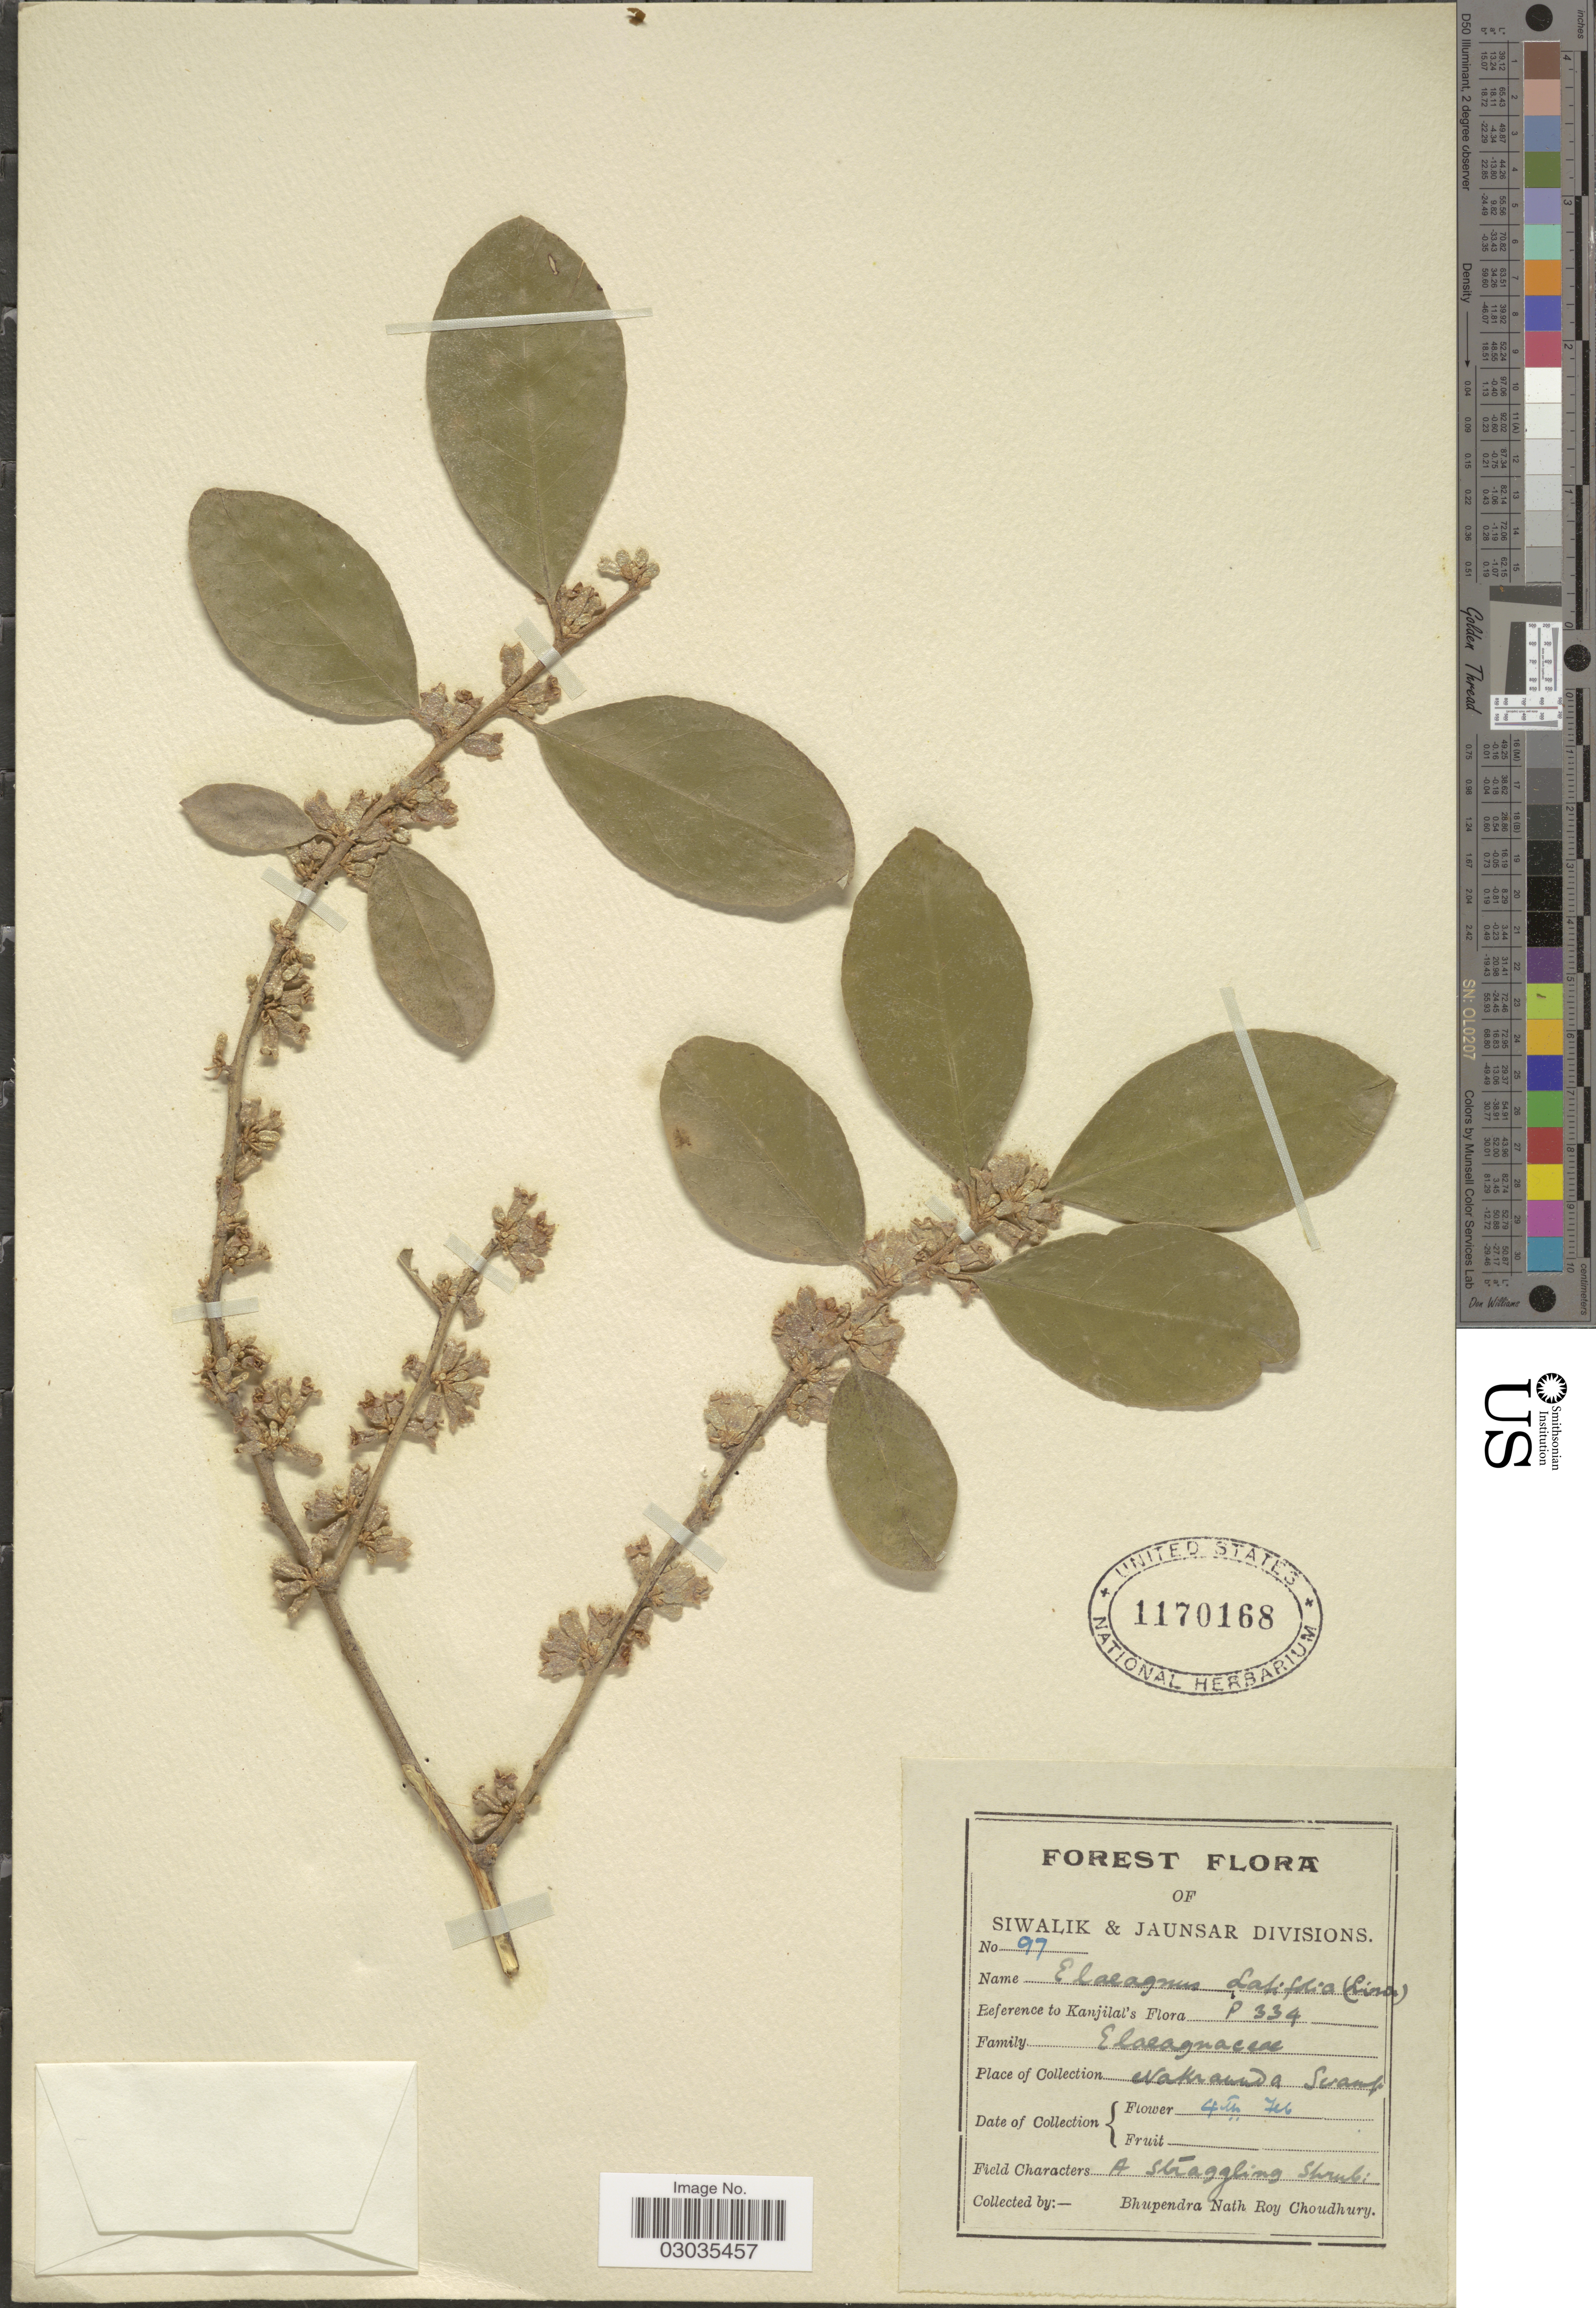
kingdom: Plantae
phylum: Tracheophyta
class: Magnoliopsida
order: Rosales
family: Elaeagnaceae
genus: Elaeagnus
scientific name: Elaeagnus latifolia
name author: L.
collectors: B. Choudhury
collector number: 97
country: India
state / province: Uttarakhand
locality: Siwalik & Jaunsur Divisions. Nakraunda Swamp.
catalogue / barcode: US 1170168